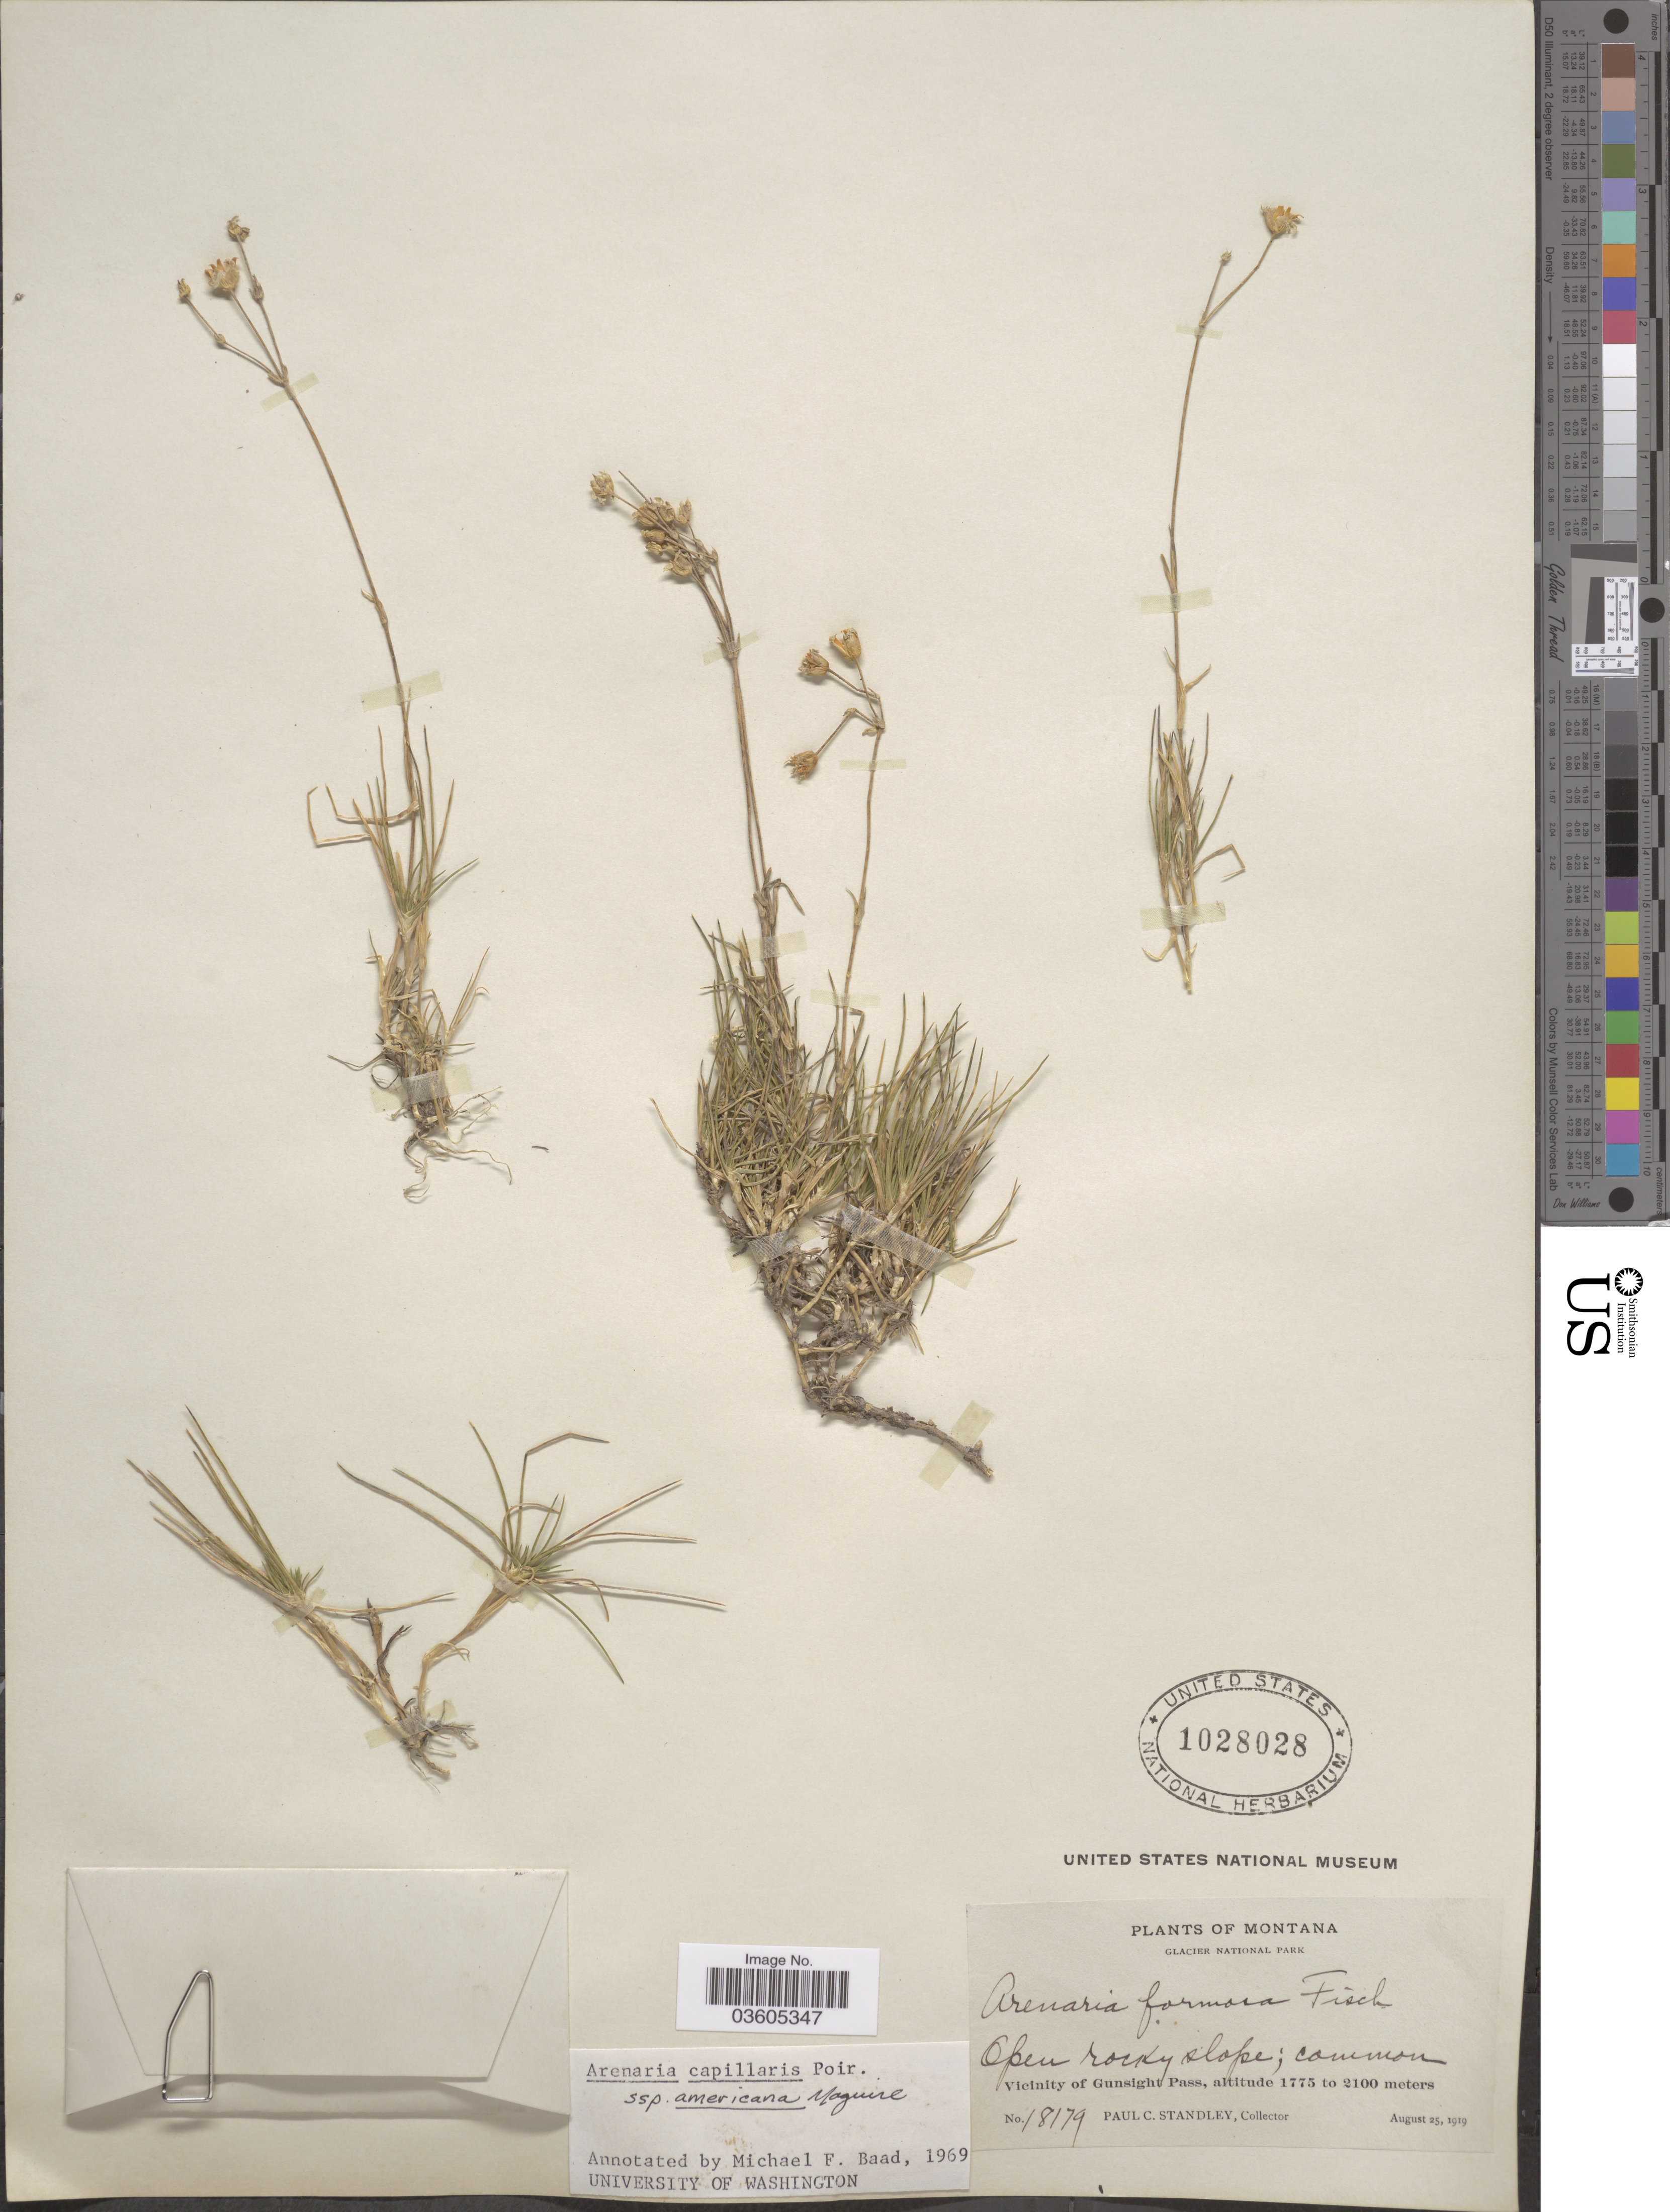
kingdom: Plantae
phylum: Tracheophyta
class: Magnoliopsida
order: Caryophyllales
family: Caryophyllaceae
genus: Eremogone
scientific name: Eremogone capillaris var. americana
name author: (Maguire) R.L. Hartm. & Rabeler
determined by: U.S. National Herbarium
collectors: P. C. Standley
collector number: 18179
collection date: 1919-08-25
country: United States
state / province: Montana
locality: Glacier National Park. Vicinity of Gunsight Pass.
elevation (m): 1775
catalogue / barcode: US 1028028